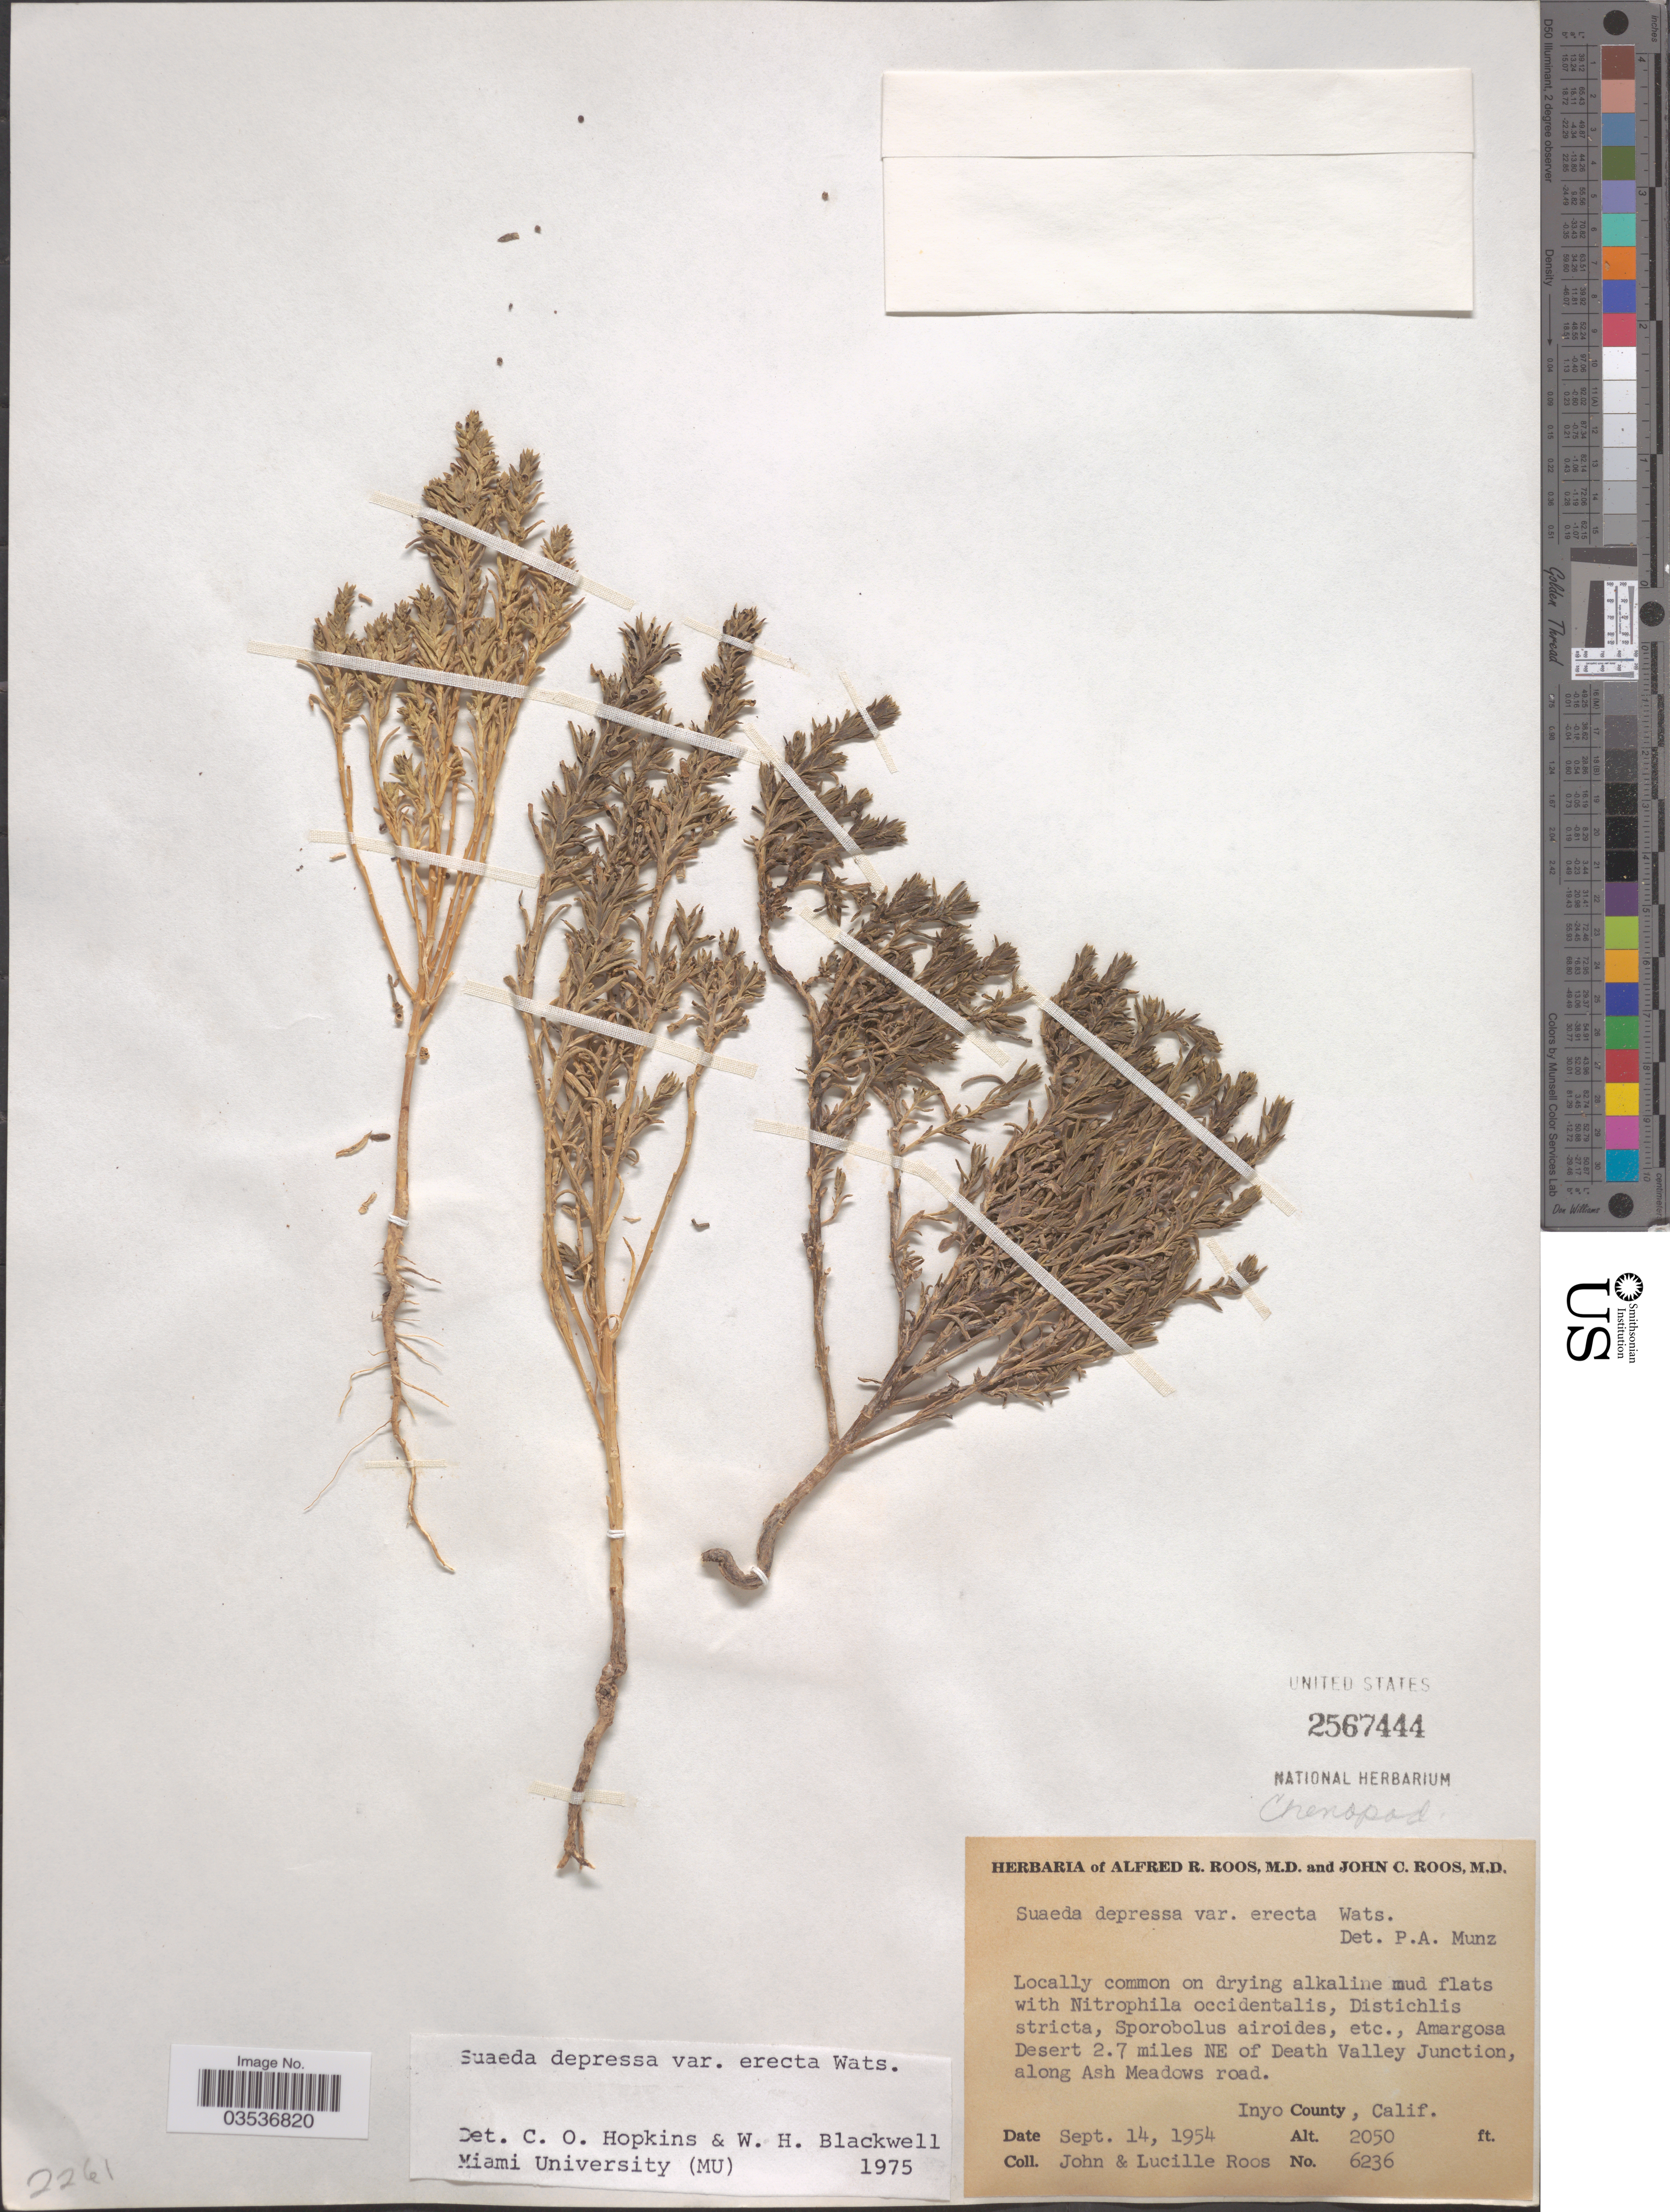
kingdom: Plantae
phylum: Tracheophyta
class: Magnoliopsida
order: Caryophyllales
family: Amaranthaceae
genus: Suaeda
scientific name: Suaeda depressa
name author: (Pursh) S. Watson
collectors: J. C. Roos & L. Roos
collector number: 6236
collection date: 1954-09-14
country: United States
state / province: California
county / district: Inyo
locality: Amargosa Desert 2.7 miles NE of Death Valley Junction, along Ash Meadows road. Inyo County.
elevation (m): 625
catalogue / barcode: US 2567444